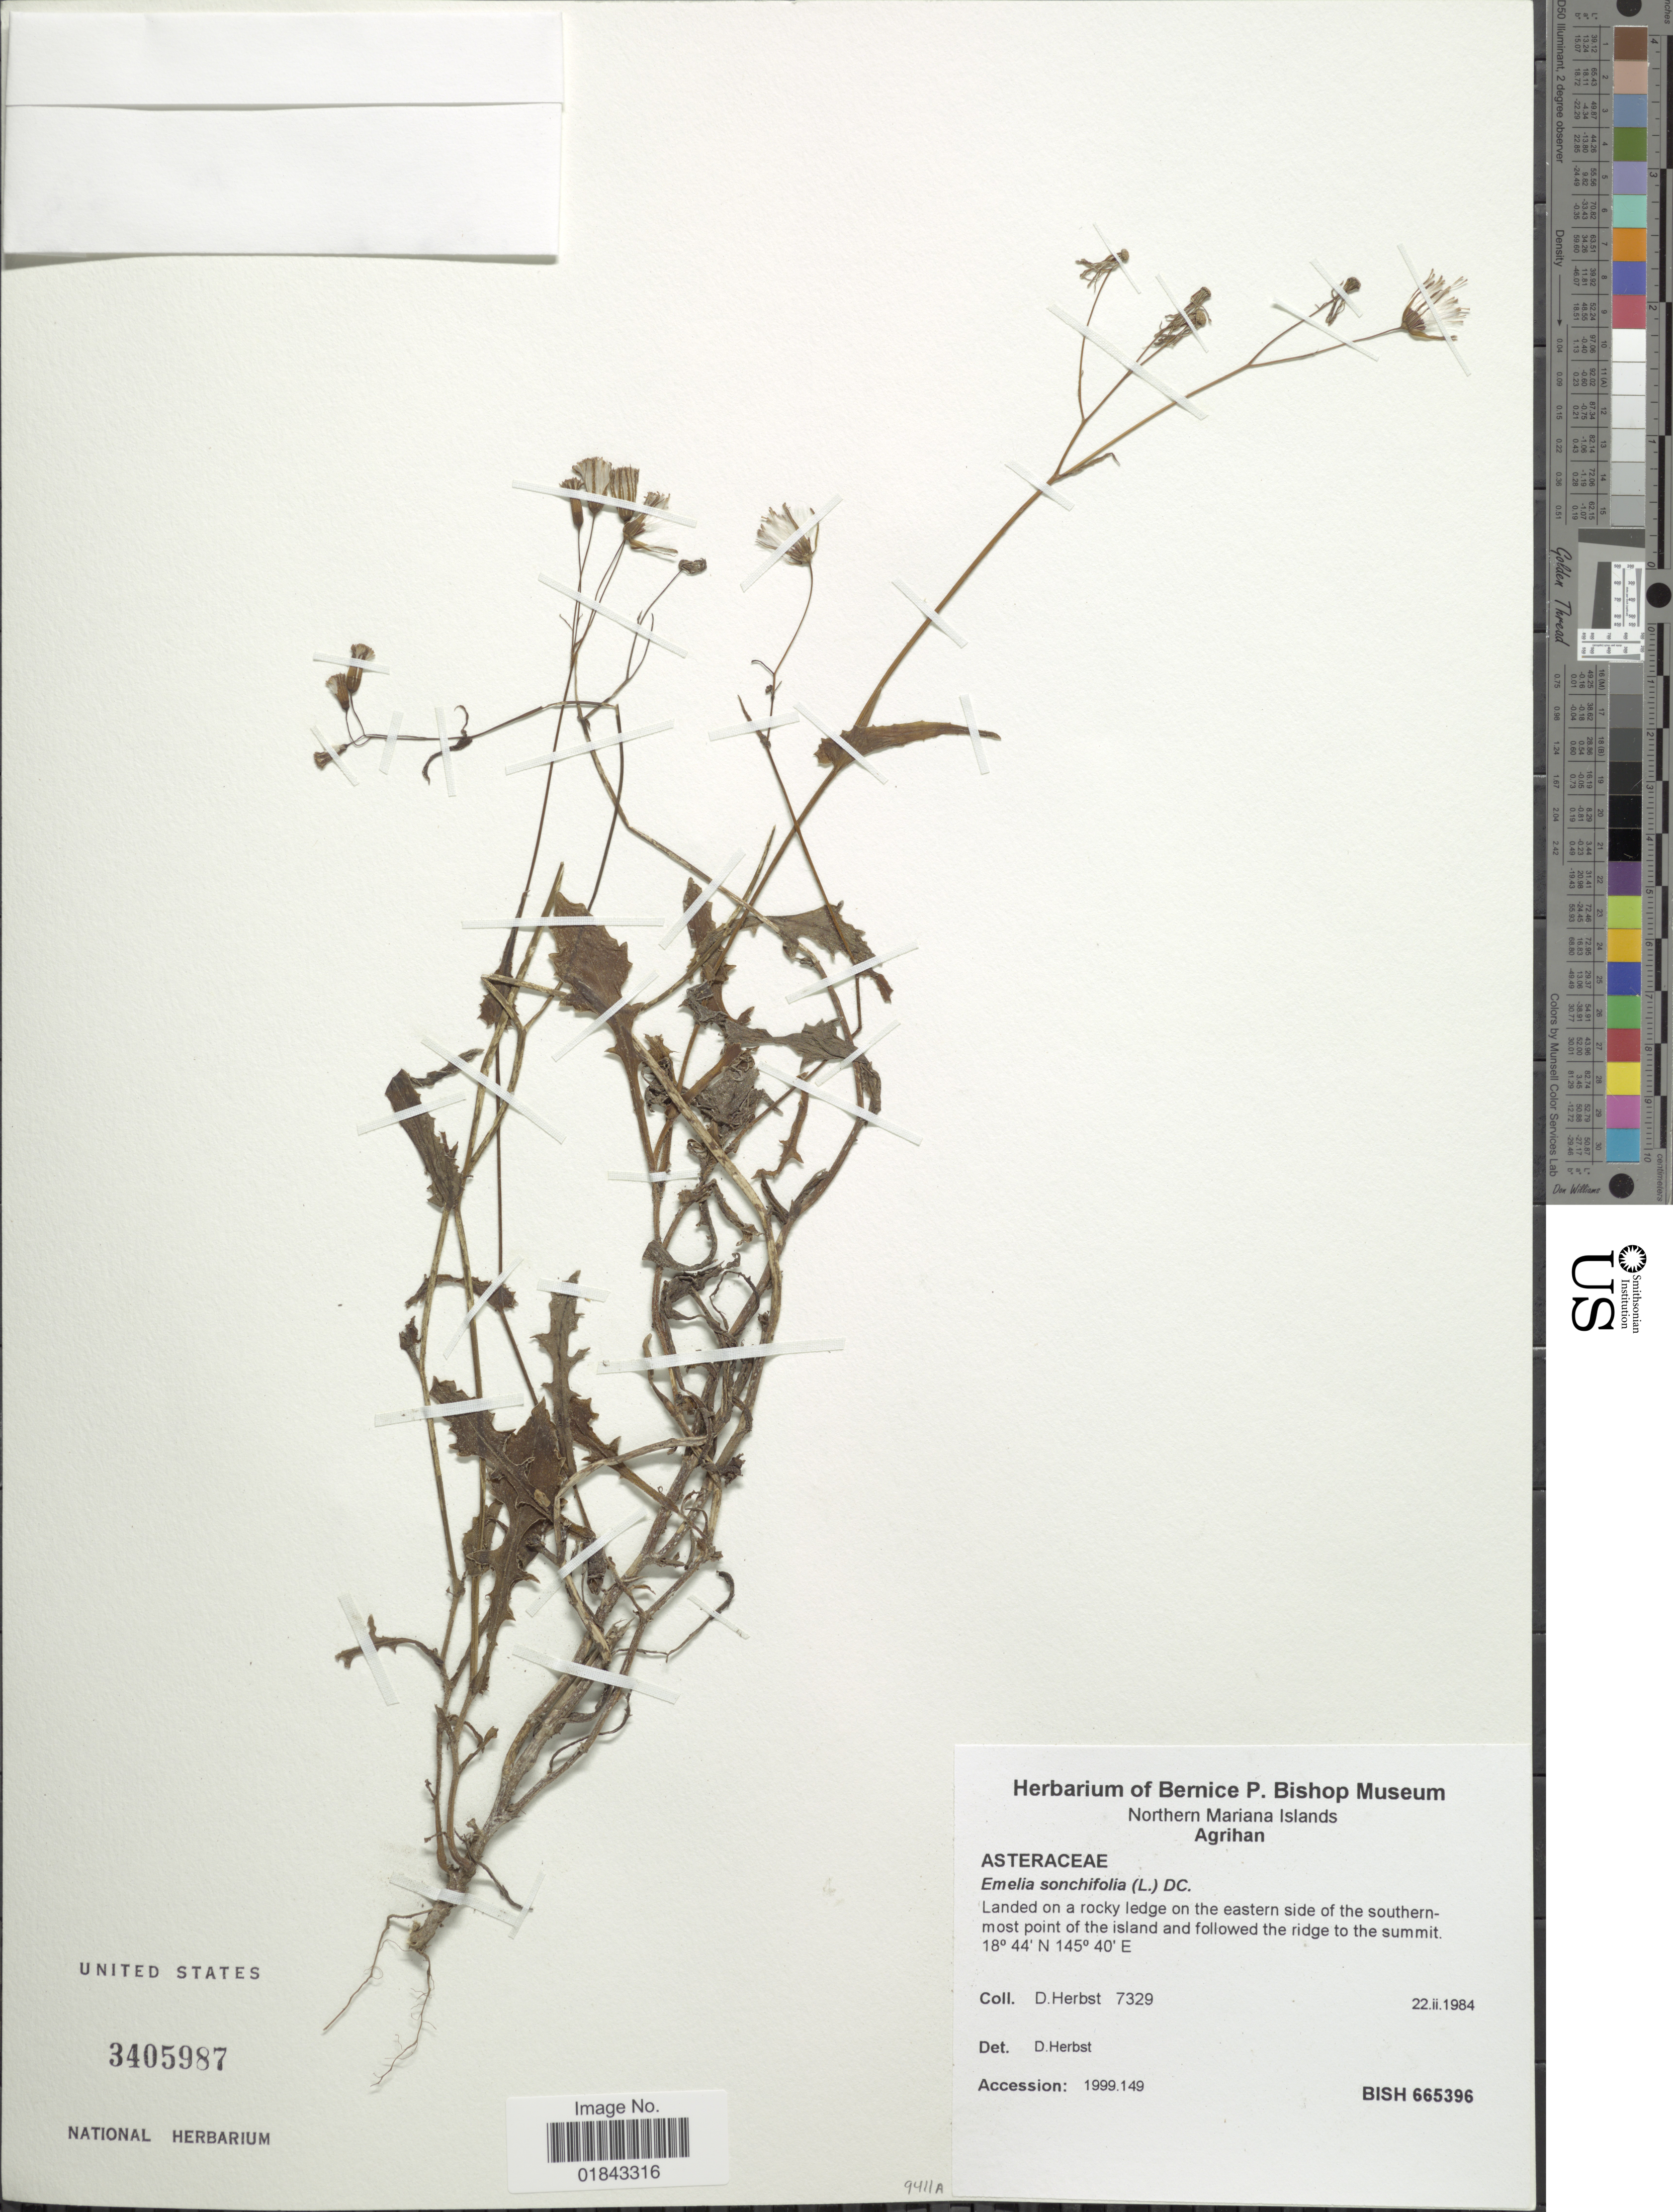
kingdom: Plantae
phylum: Tracheophyta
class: Magnoliopsida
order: Asterales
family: Asteraceae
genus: Emilia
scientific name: Emilia sonchifolia var. sonchifolia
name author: (L.) DC.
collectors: D. Herbst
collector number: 7329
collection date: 1984-02-22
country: Northern Mariana Islands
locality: Agrihan, landed on a rocky ledge on the eastern side of the southern-most point of the island and followed the ridge to the summit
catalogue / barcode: US 3405987